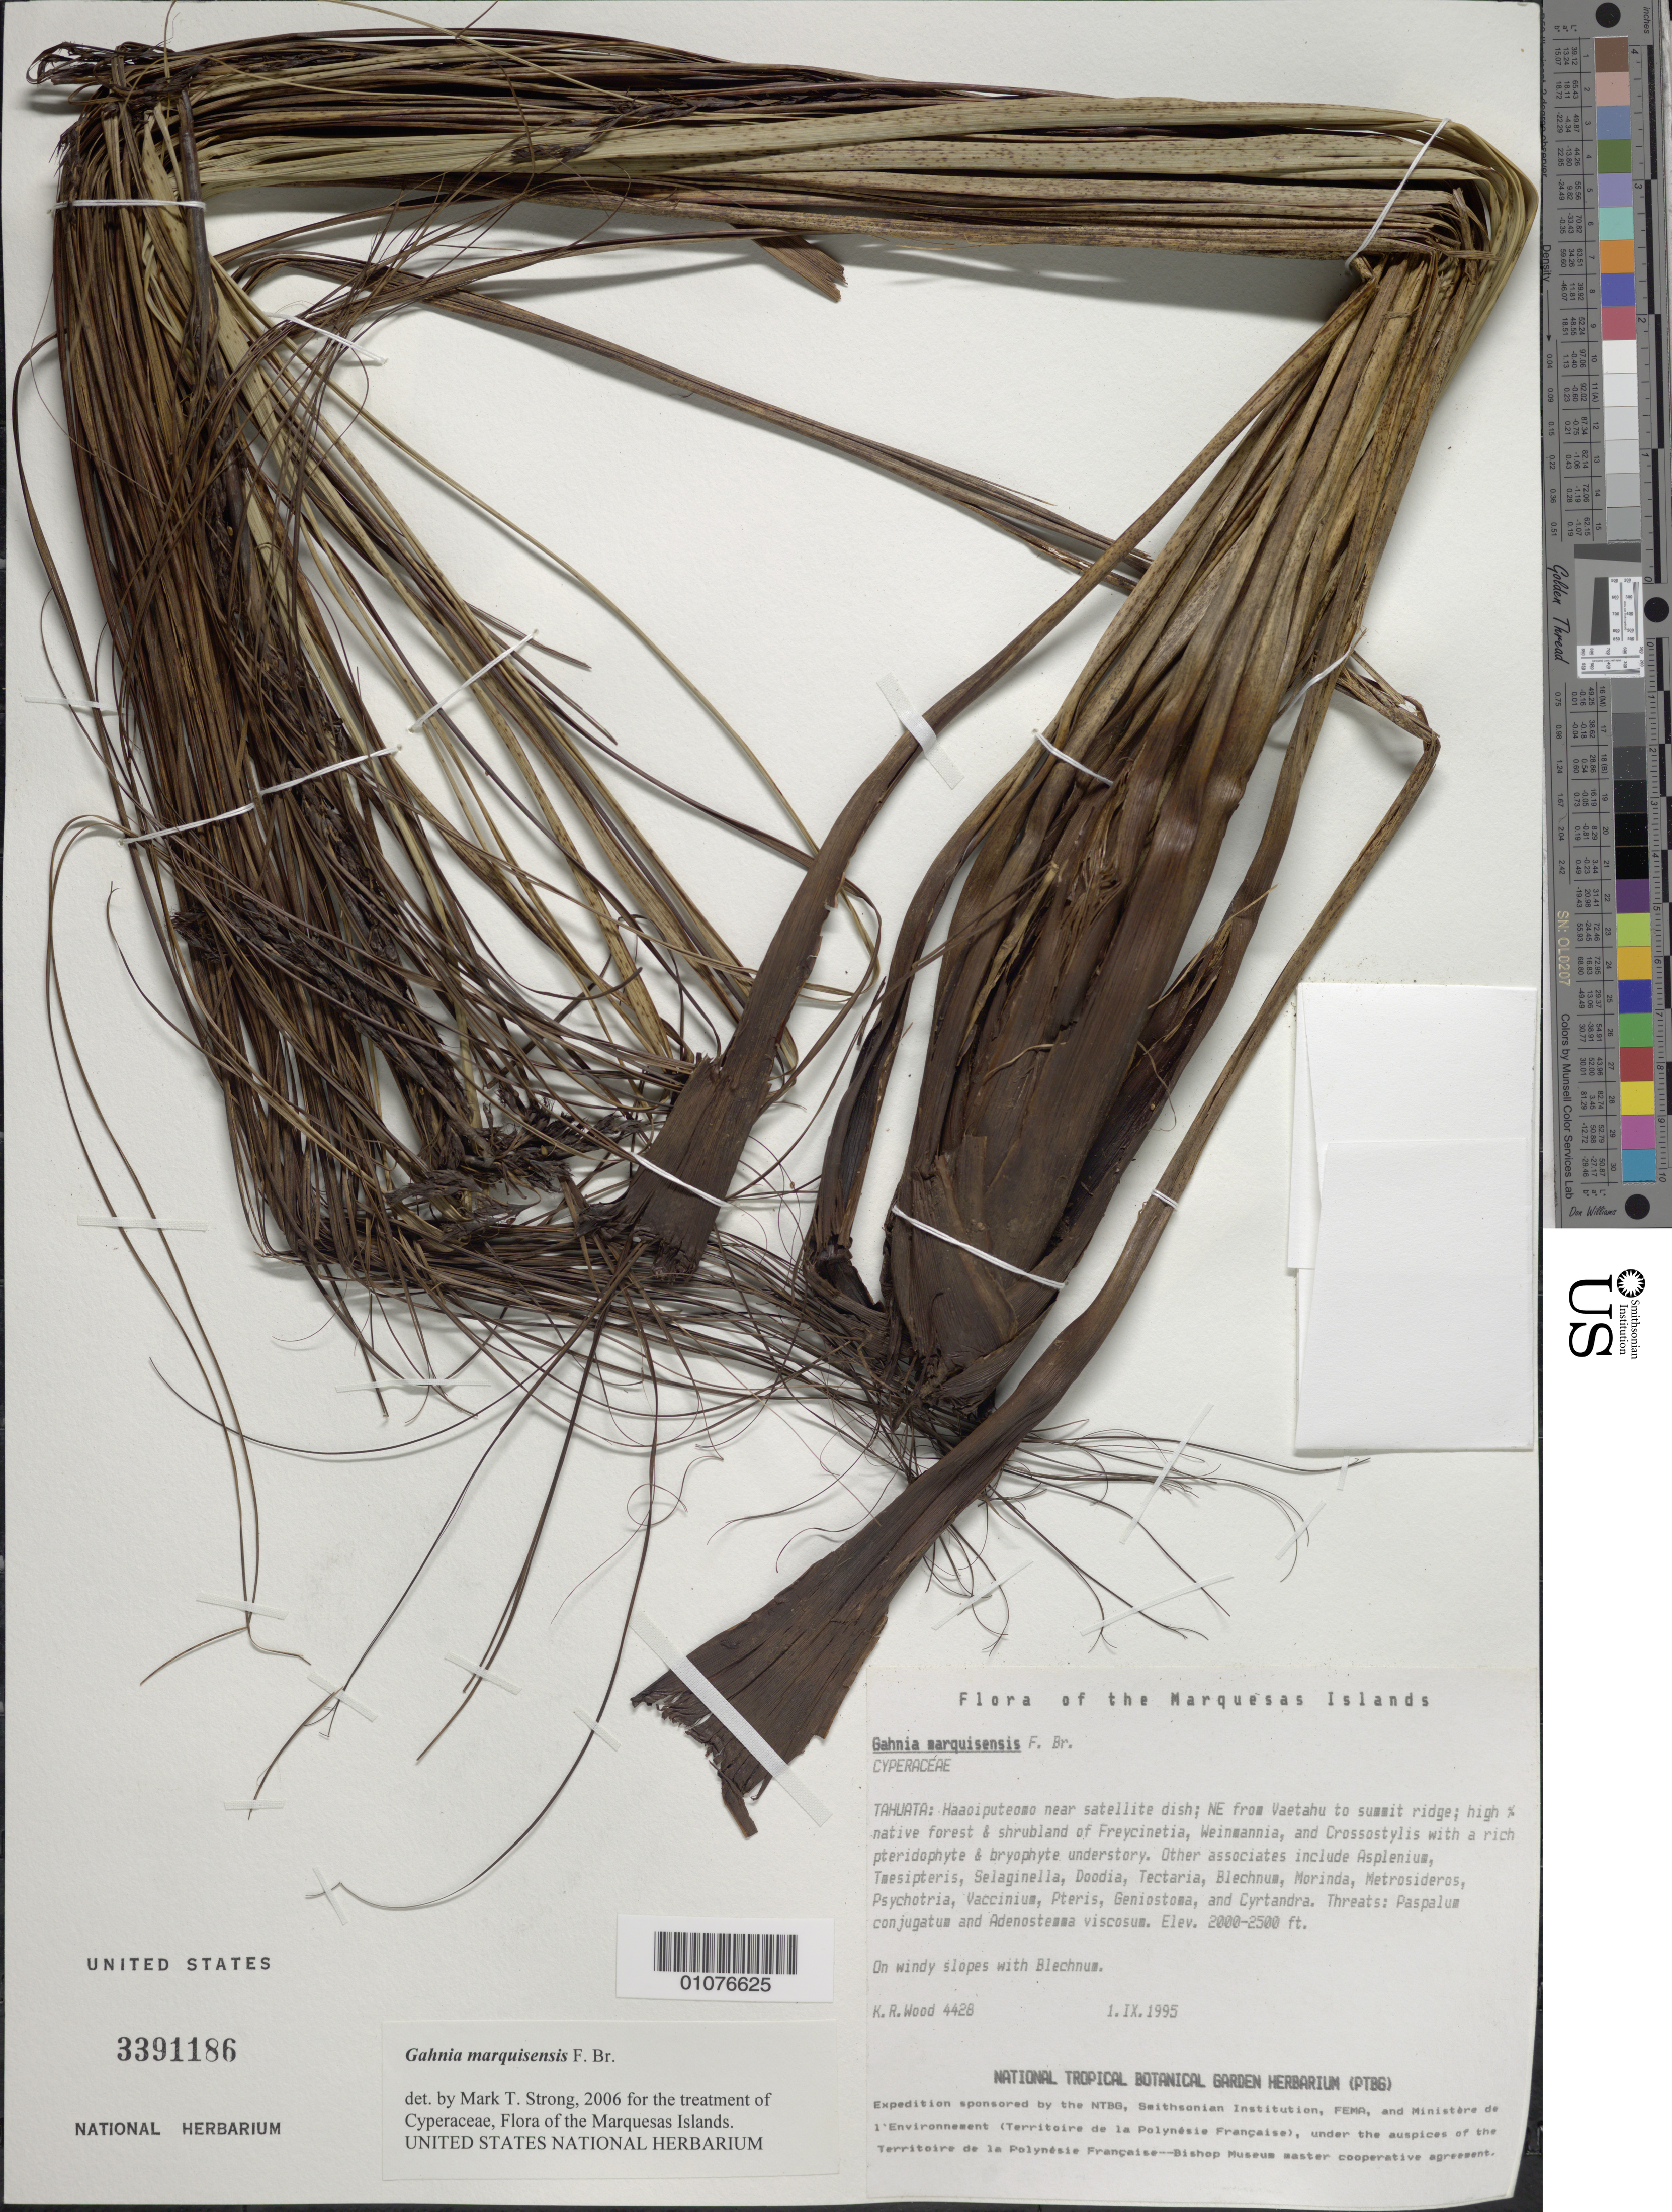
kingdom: Plantae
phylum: Tracheophyta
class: Liliopsida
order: Poales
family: Cyperaceae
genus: Gahnia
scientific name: Gahnia marquisensis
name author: F. Br.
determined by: Lorence, David H., (PTBG), National Tropical Botanical Garden (UNITED STATES)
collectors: K. R. Wood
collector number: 4428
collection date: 1995-09-01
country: French Polynesia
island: Tahuata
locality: Haaoiputeomo, near satelite dish, NE from Vaitahu to summit ridge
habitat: High % native forest & shrubland of Freycinetia-Weinmannia w/ Crossostylis w/ rich bryophyte & pteridophyte understory, on windy slopes w/ Blechnum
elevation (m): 610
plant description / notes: Paspalum conjugatum, Adenostemma viscosum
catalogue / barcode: US 3391186